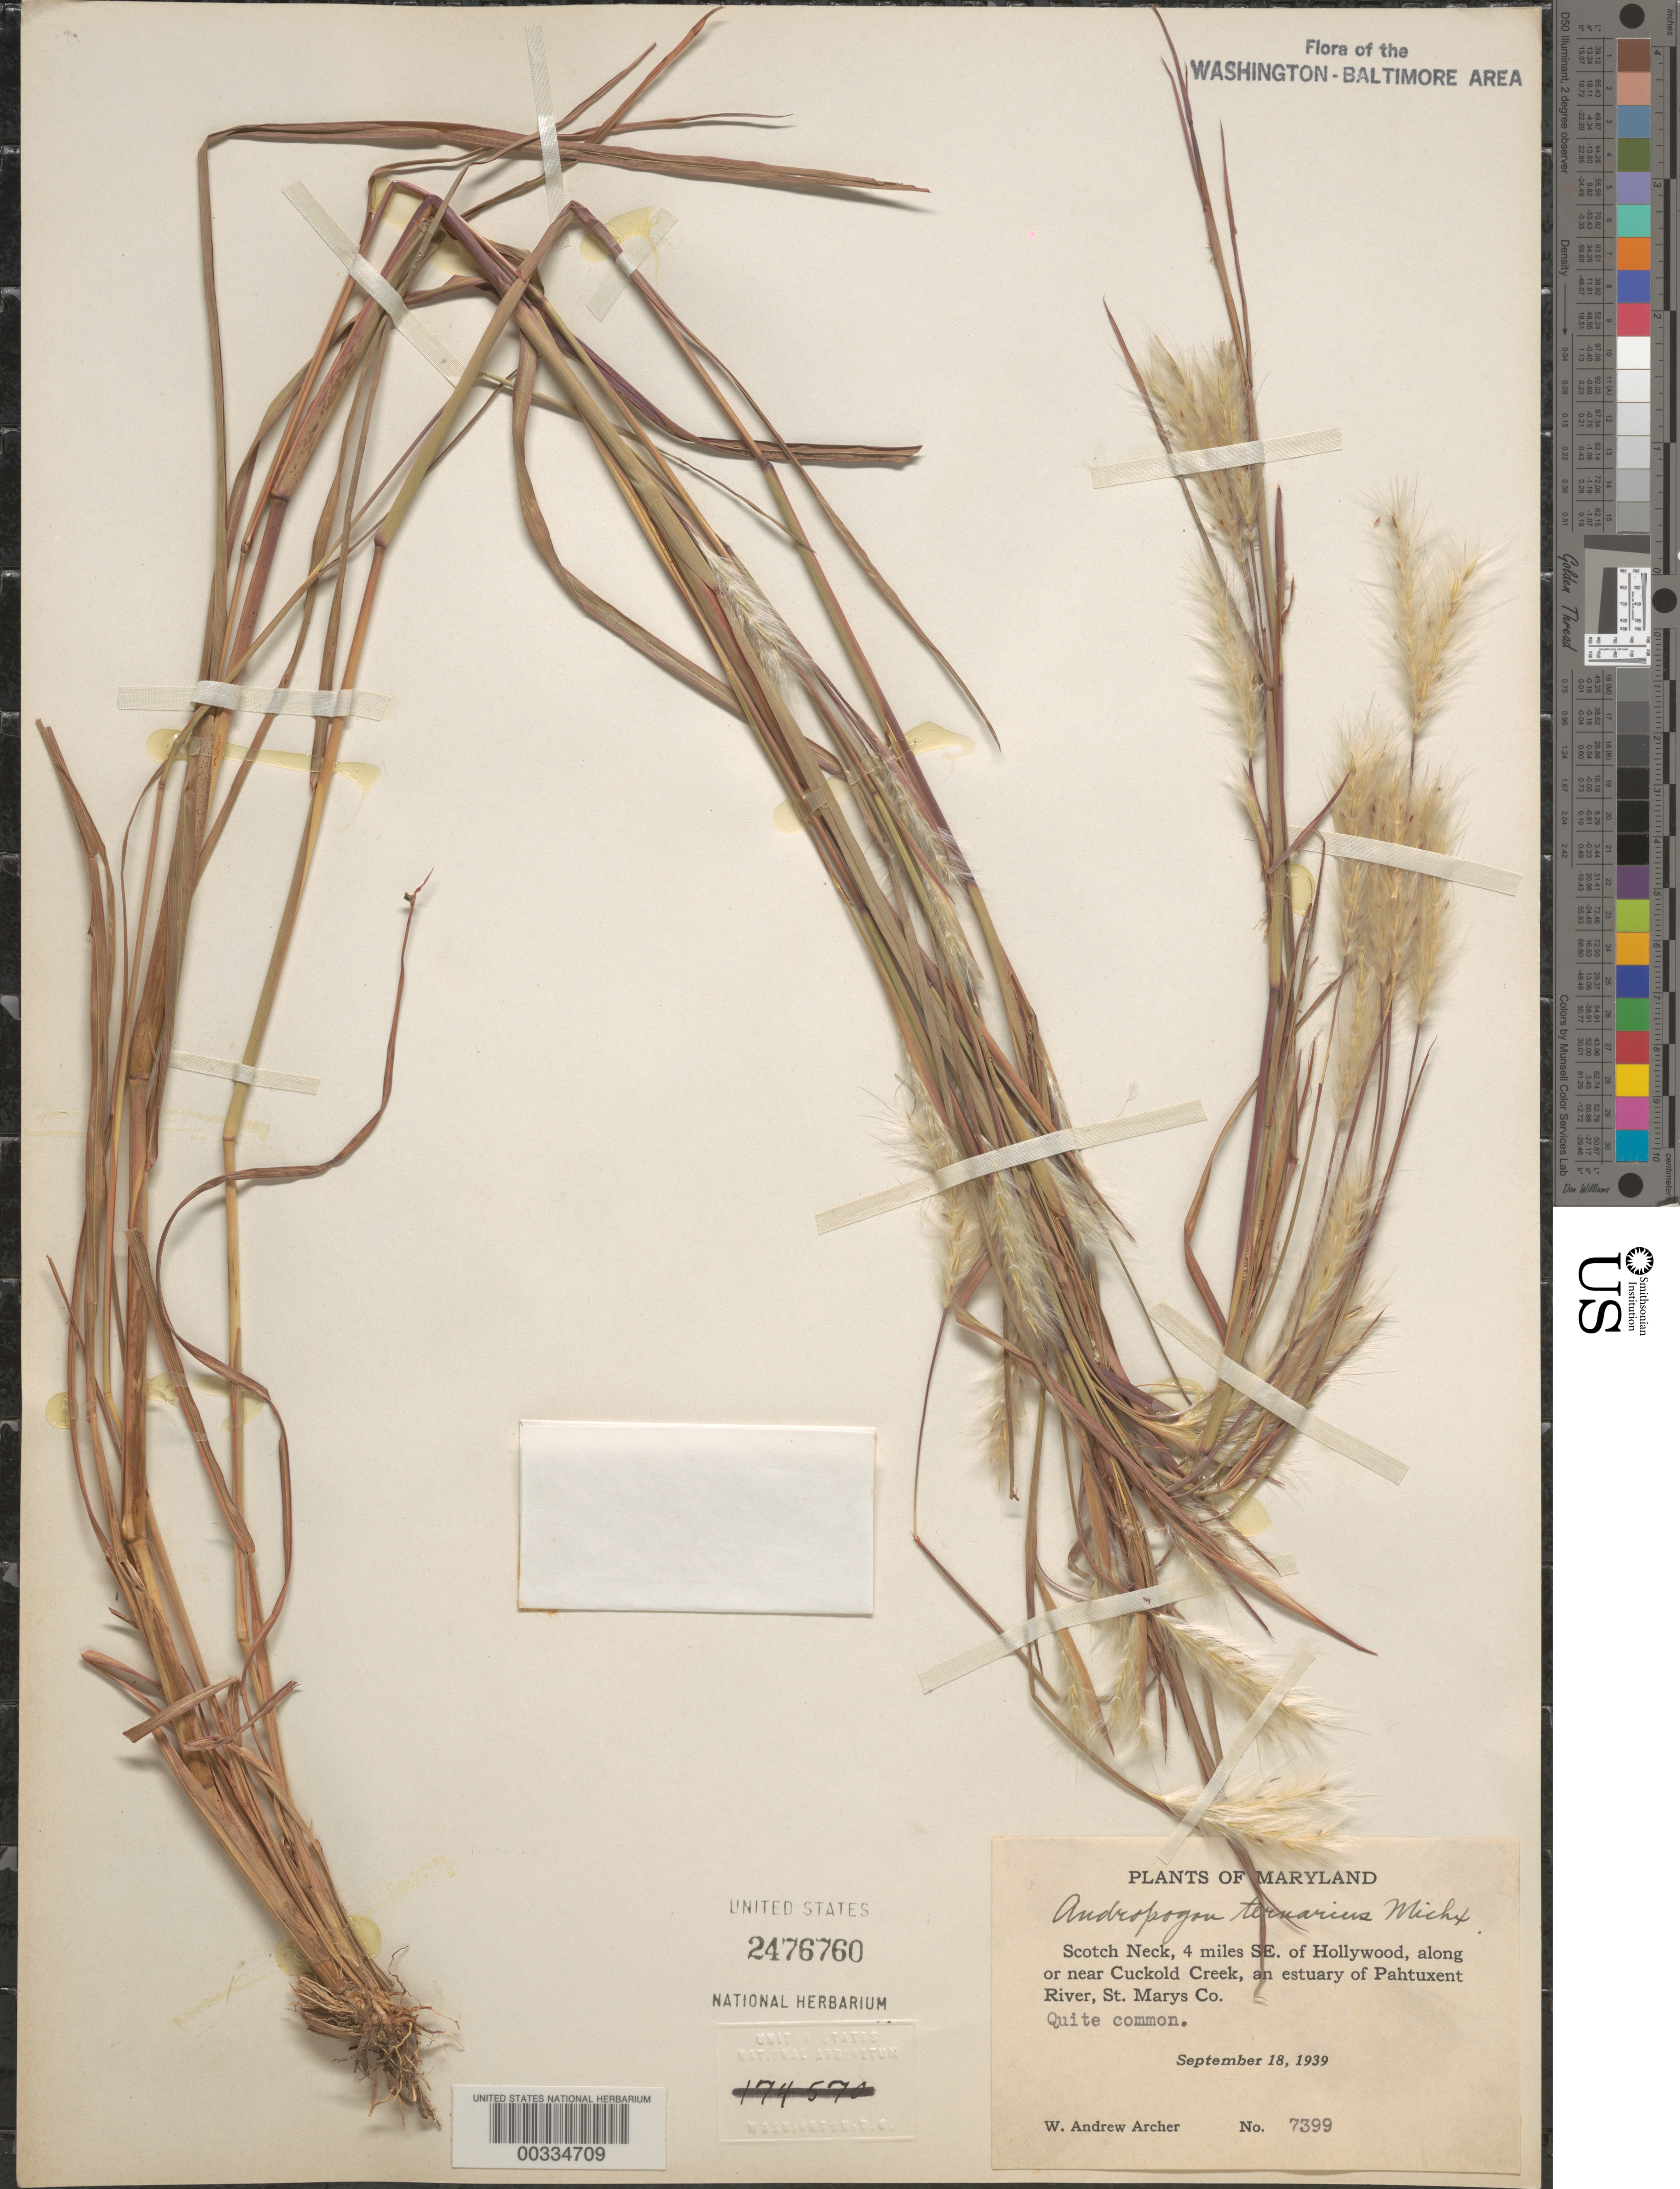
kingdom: Plantae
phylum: Tracheophyta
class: Liliopsida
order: Poales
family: Poaceae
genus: Andropogon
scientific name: Andropogon ternarius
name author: Michx.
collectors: W. A. Archer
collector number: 7399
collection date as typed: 18 Sep 1939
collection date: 1939-09-18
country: United States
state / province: Maryland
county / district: St. Mary's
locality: Of Patuxent R.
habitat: Near creek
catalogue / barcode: US 2476760